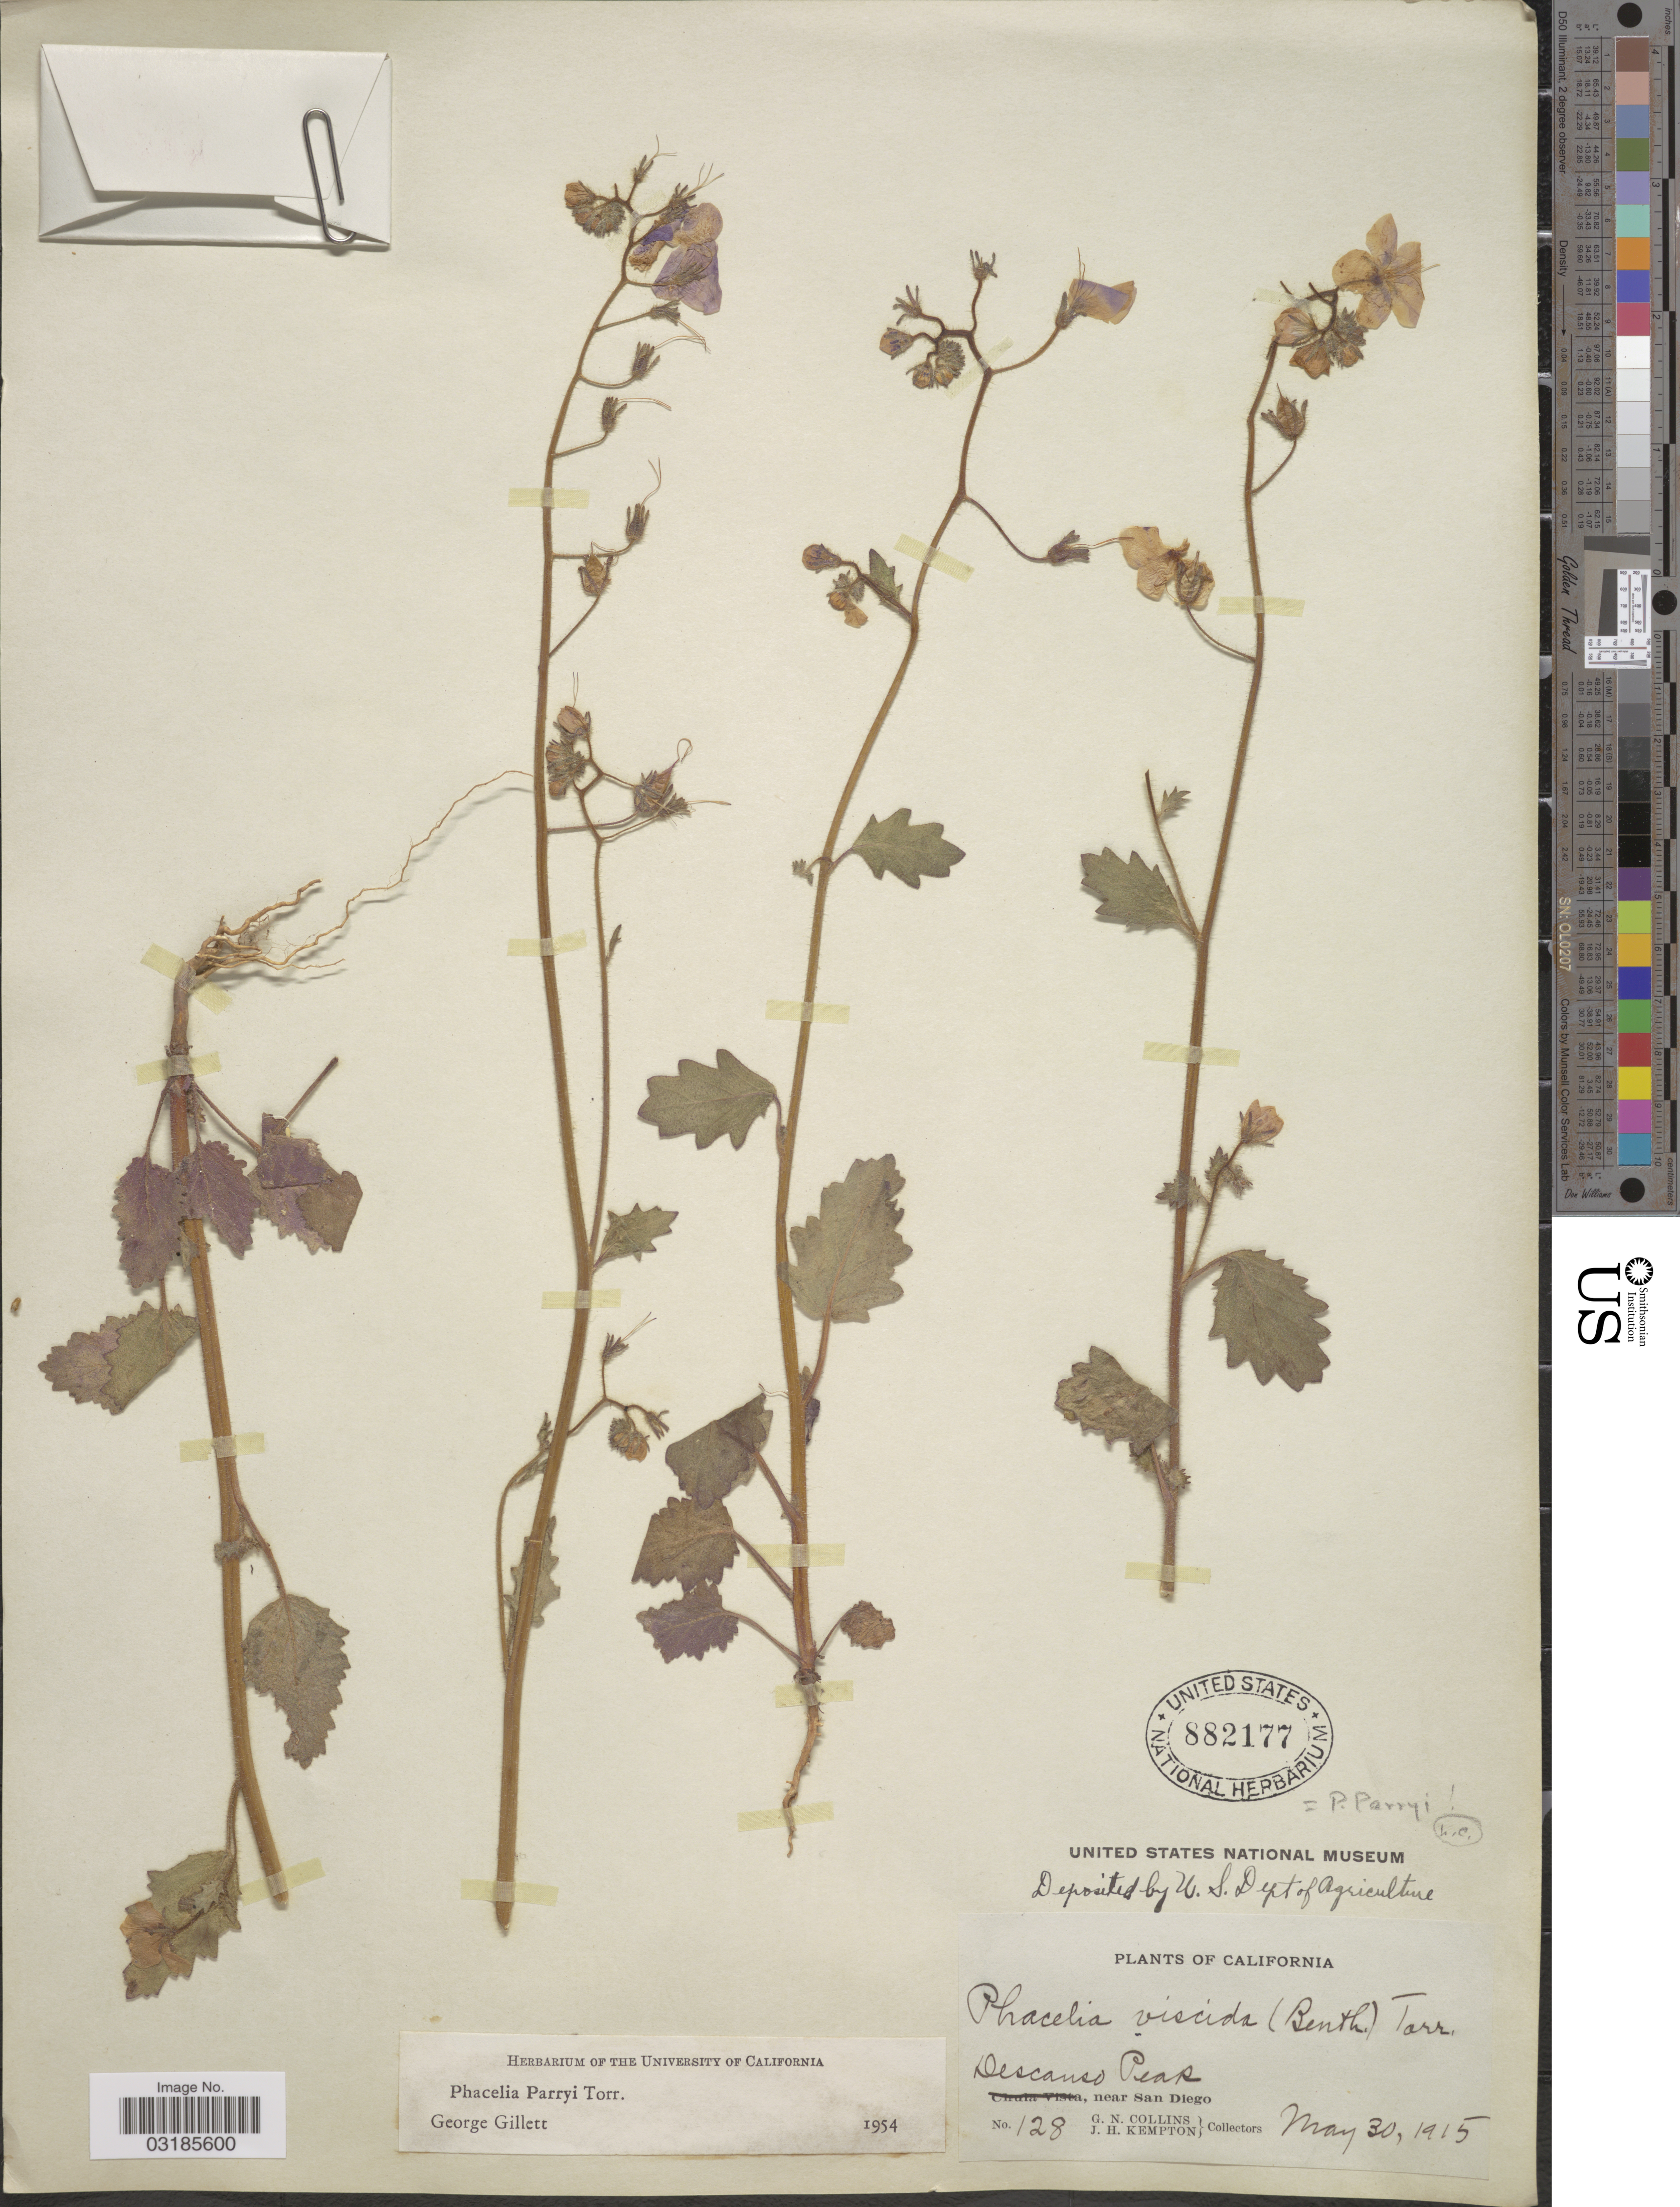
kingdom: Plantae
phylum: Tracheophyta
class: Magnoliopsida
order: Boraginales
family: Hydrophyllaceae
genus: Phacelia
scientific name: Phacelia parryi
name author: Torr. in Emory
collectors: G. Collins & J. H. Kempton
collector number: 128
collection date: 1915-05-30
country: United States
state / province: California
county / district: San Diego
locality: Descanso Peak, near San Diego.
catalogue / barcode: US 882177